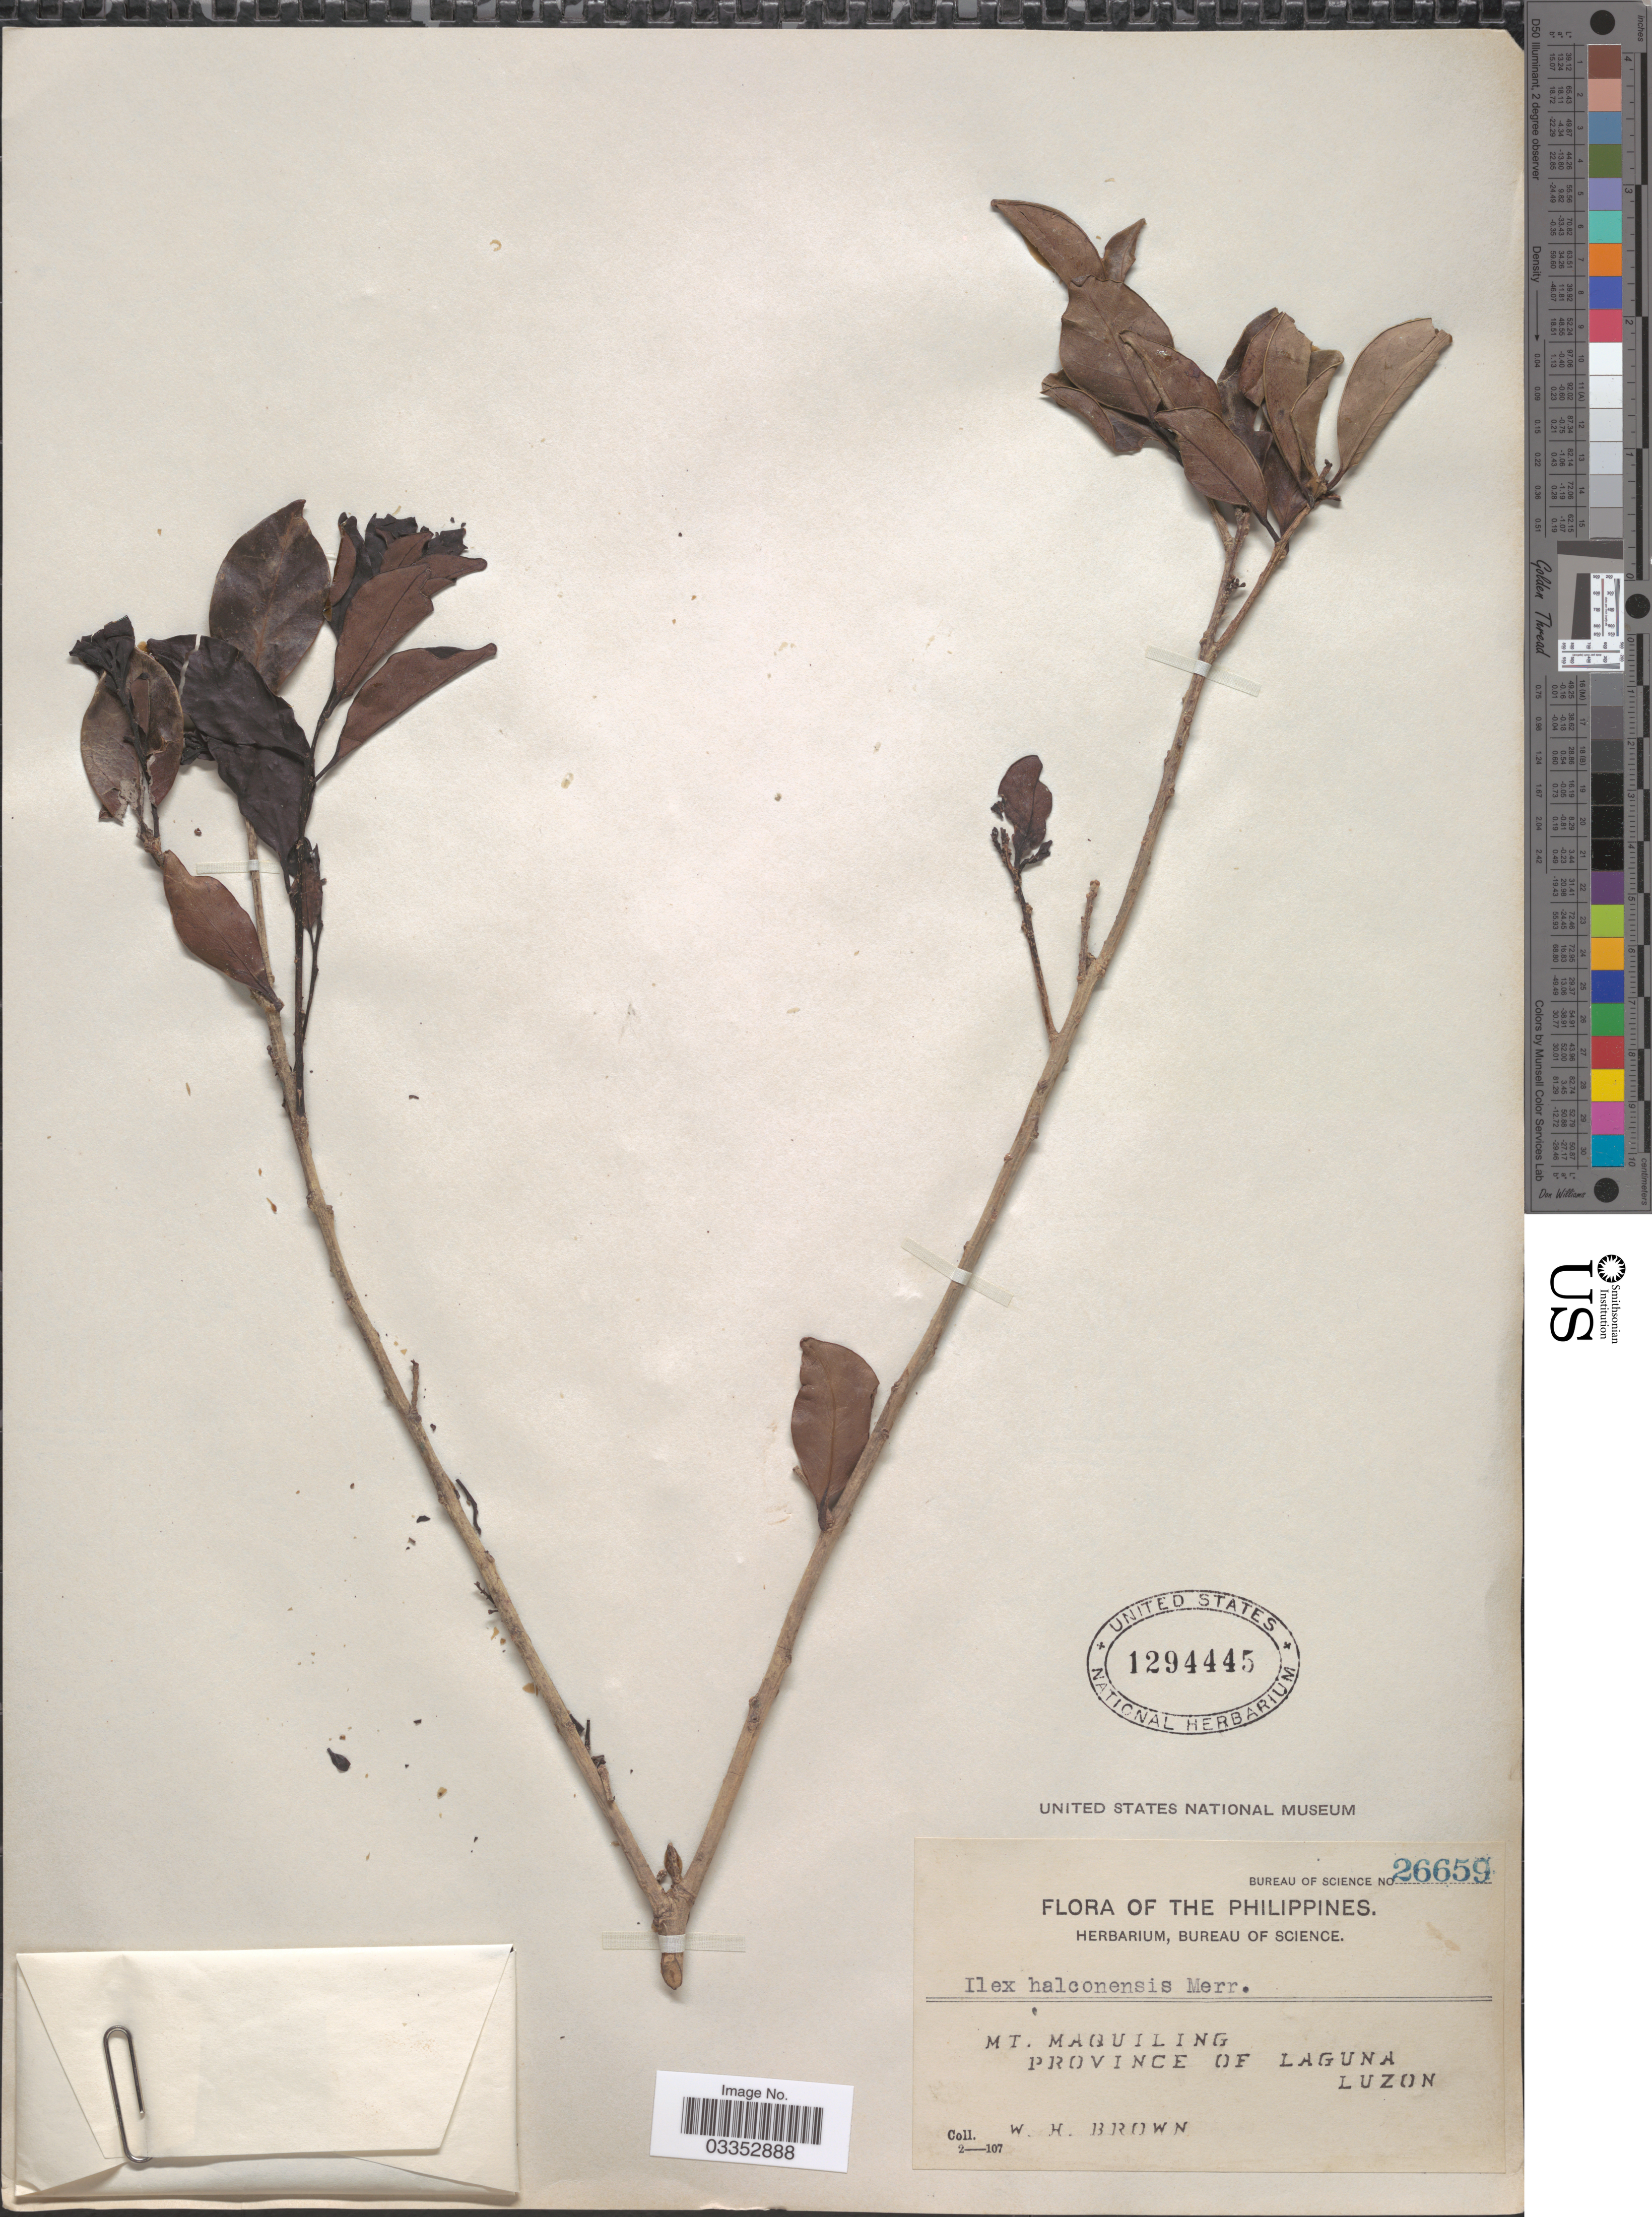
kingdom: Plantae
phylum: Tracheophyta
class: Magnoliopsida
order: Aquifoliales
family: Aquifoliaceae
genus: Ilex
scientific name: Ilex halconensis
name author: Merr.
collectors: W. H. Brown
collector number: Bureau of Science 26659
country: Philippines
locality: Mt. Maquiling, Province of Laguna, Luzon.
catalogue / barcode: US 1294445